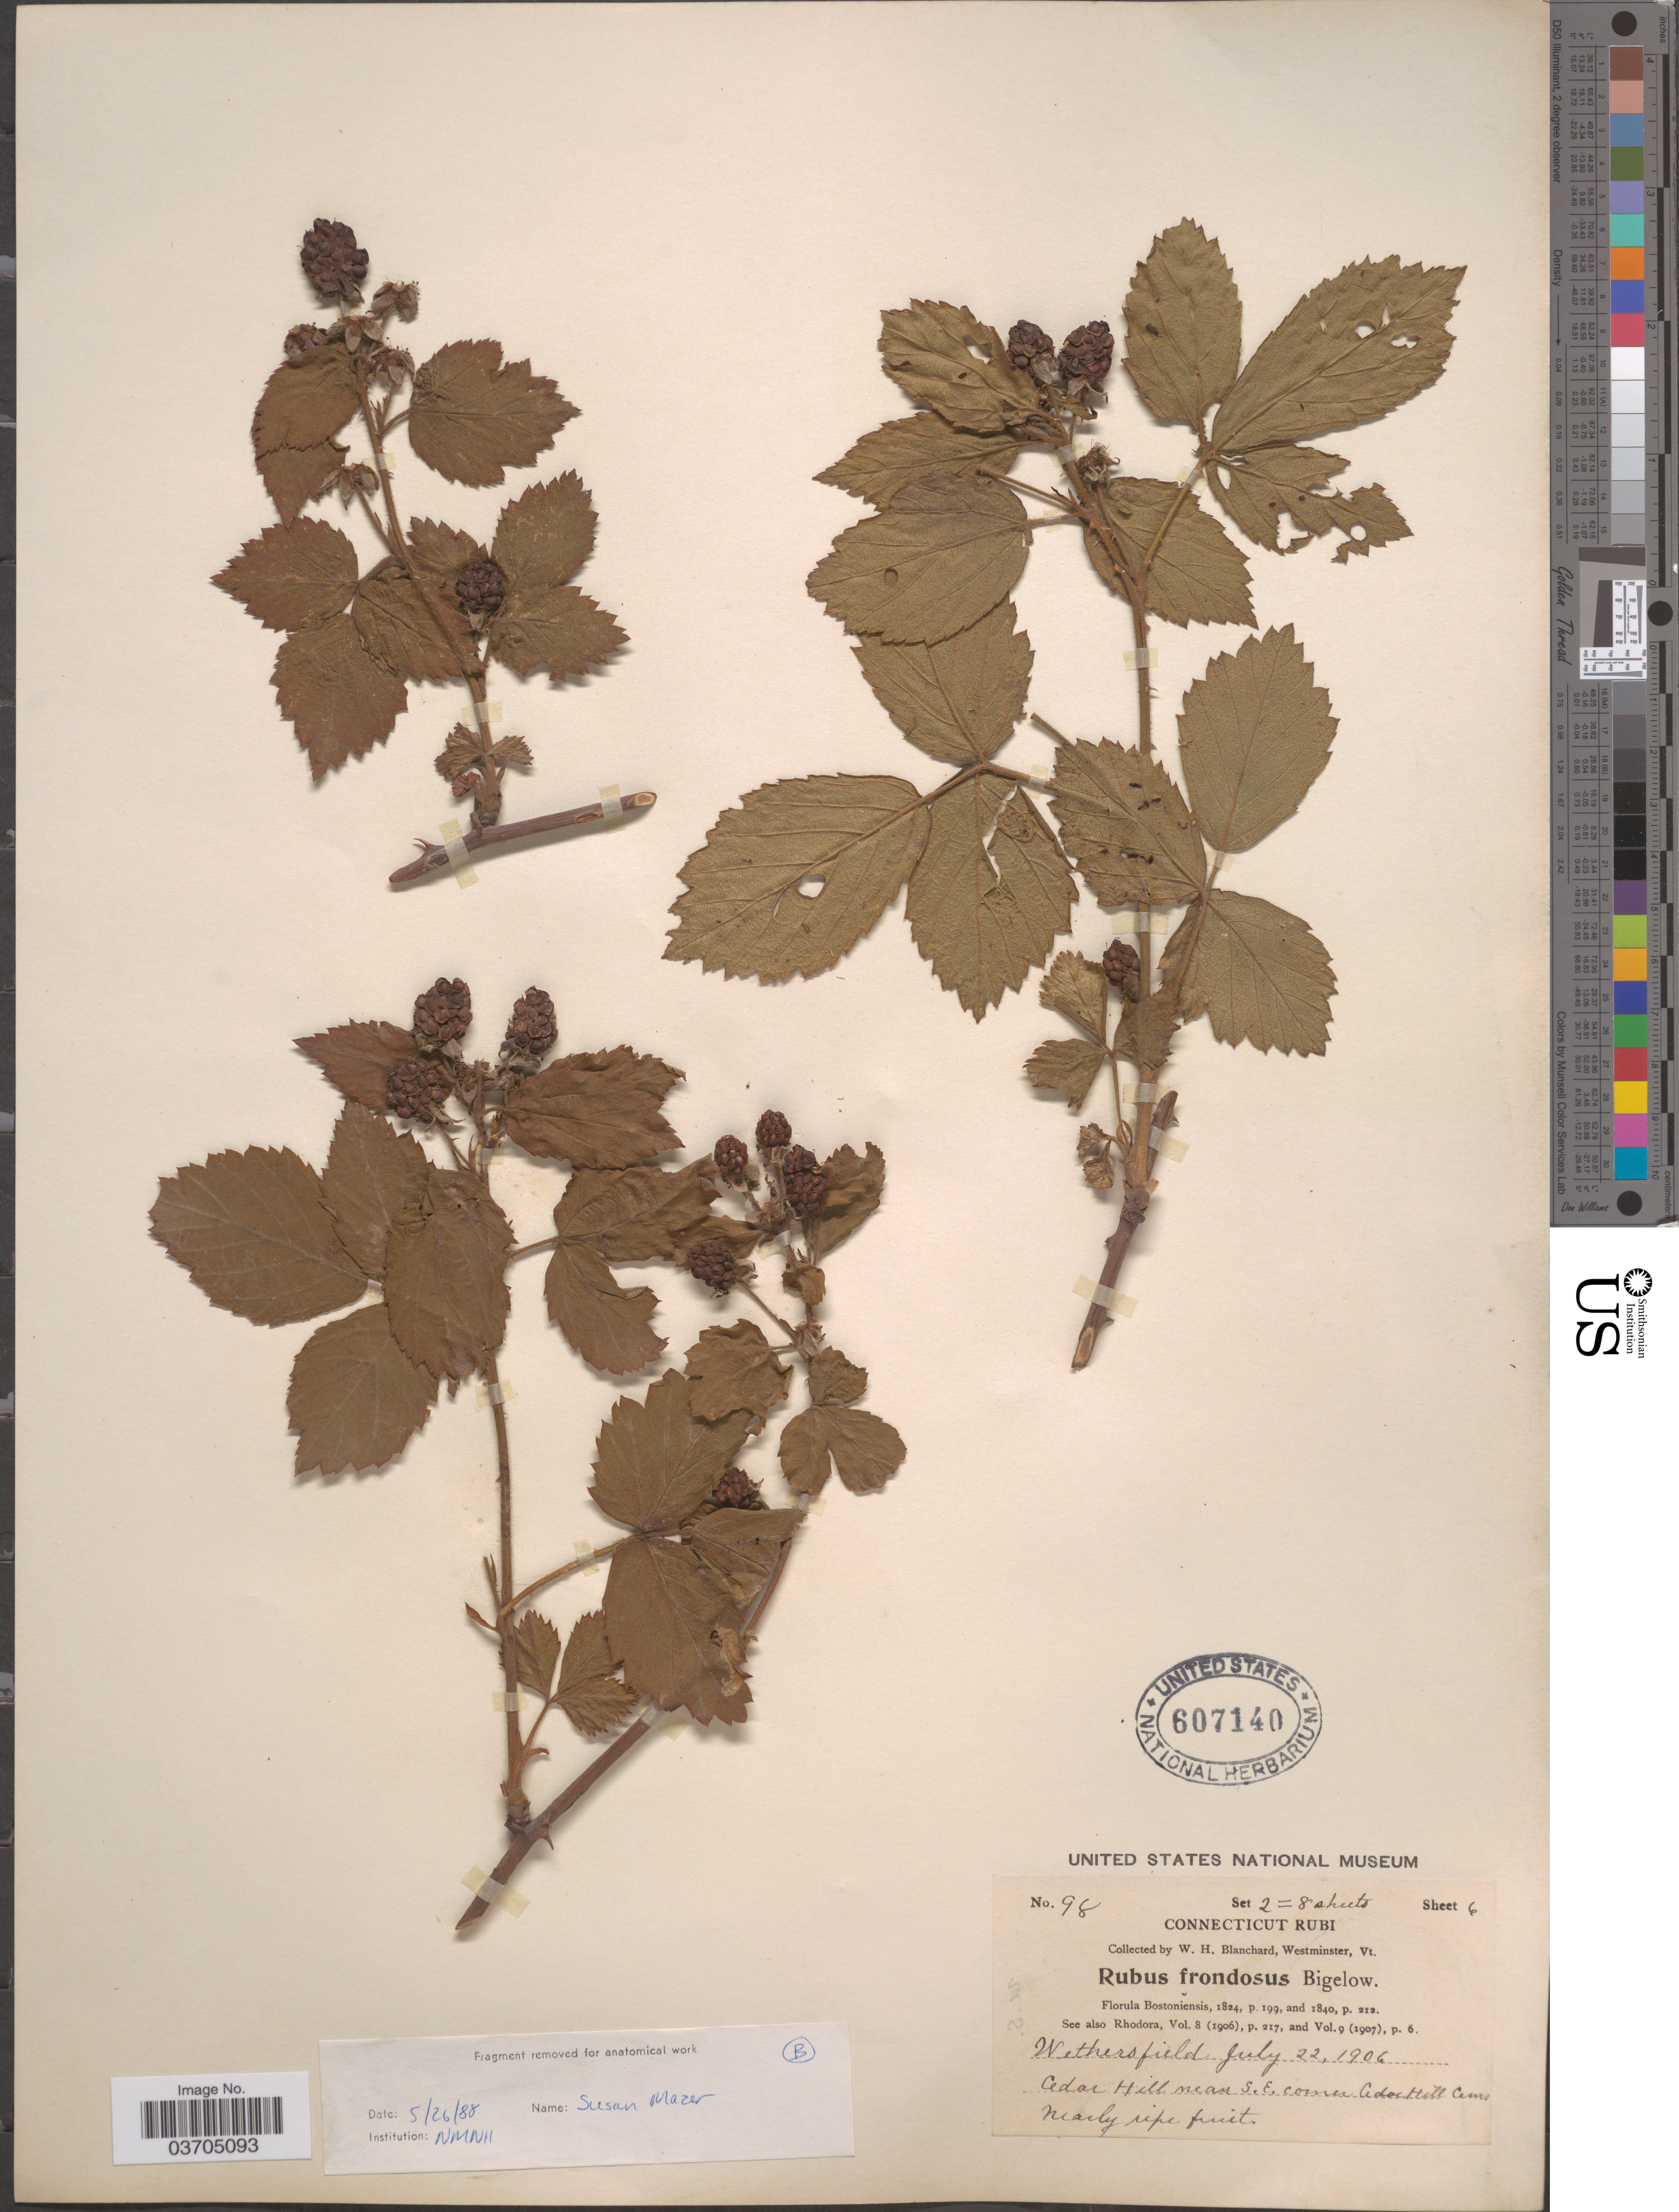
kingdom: Plantae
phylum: Tracheophyta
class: Magnoliopsida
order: Rosales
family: Rosaceae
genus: Rubus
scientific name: Rubus frondosus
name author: Bigelow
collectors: W. H. Blanchard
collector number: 98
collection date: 1906-07-22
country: United States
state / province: Connecticut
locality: Wethersfield. Cedar Hill near S. E. corner Cedar Hill Cem.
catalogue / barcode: US 607140